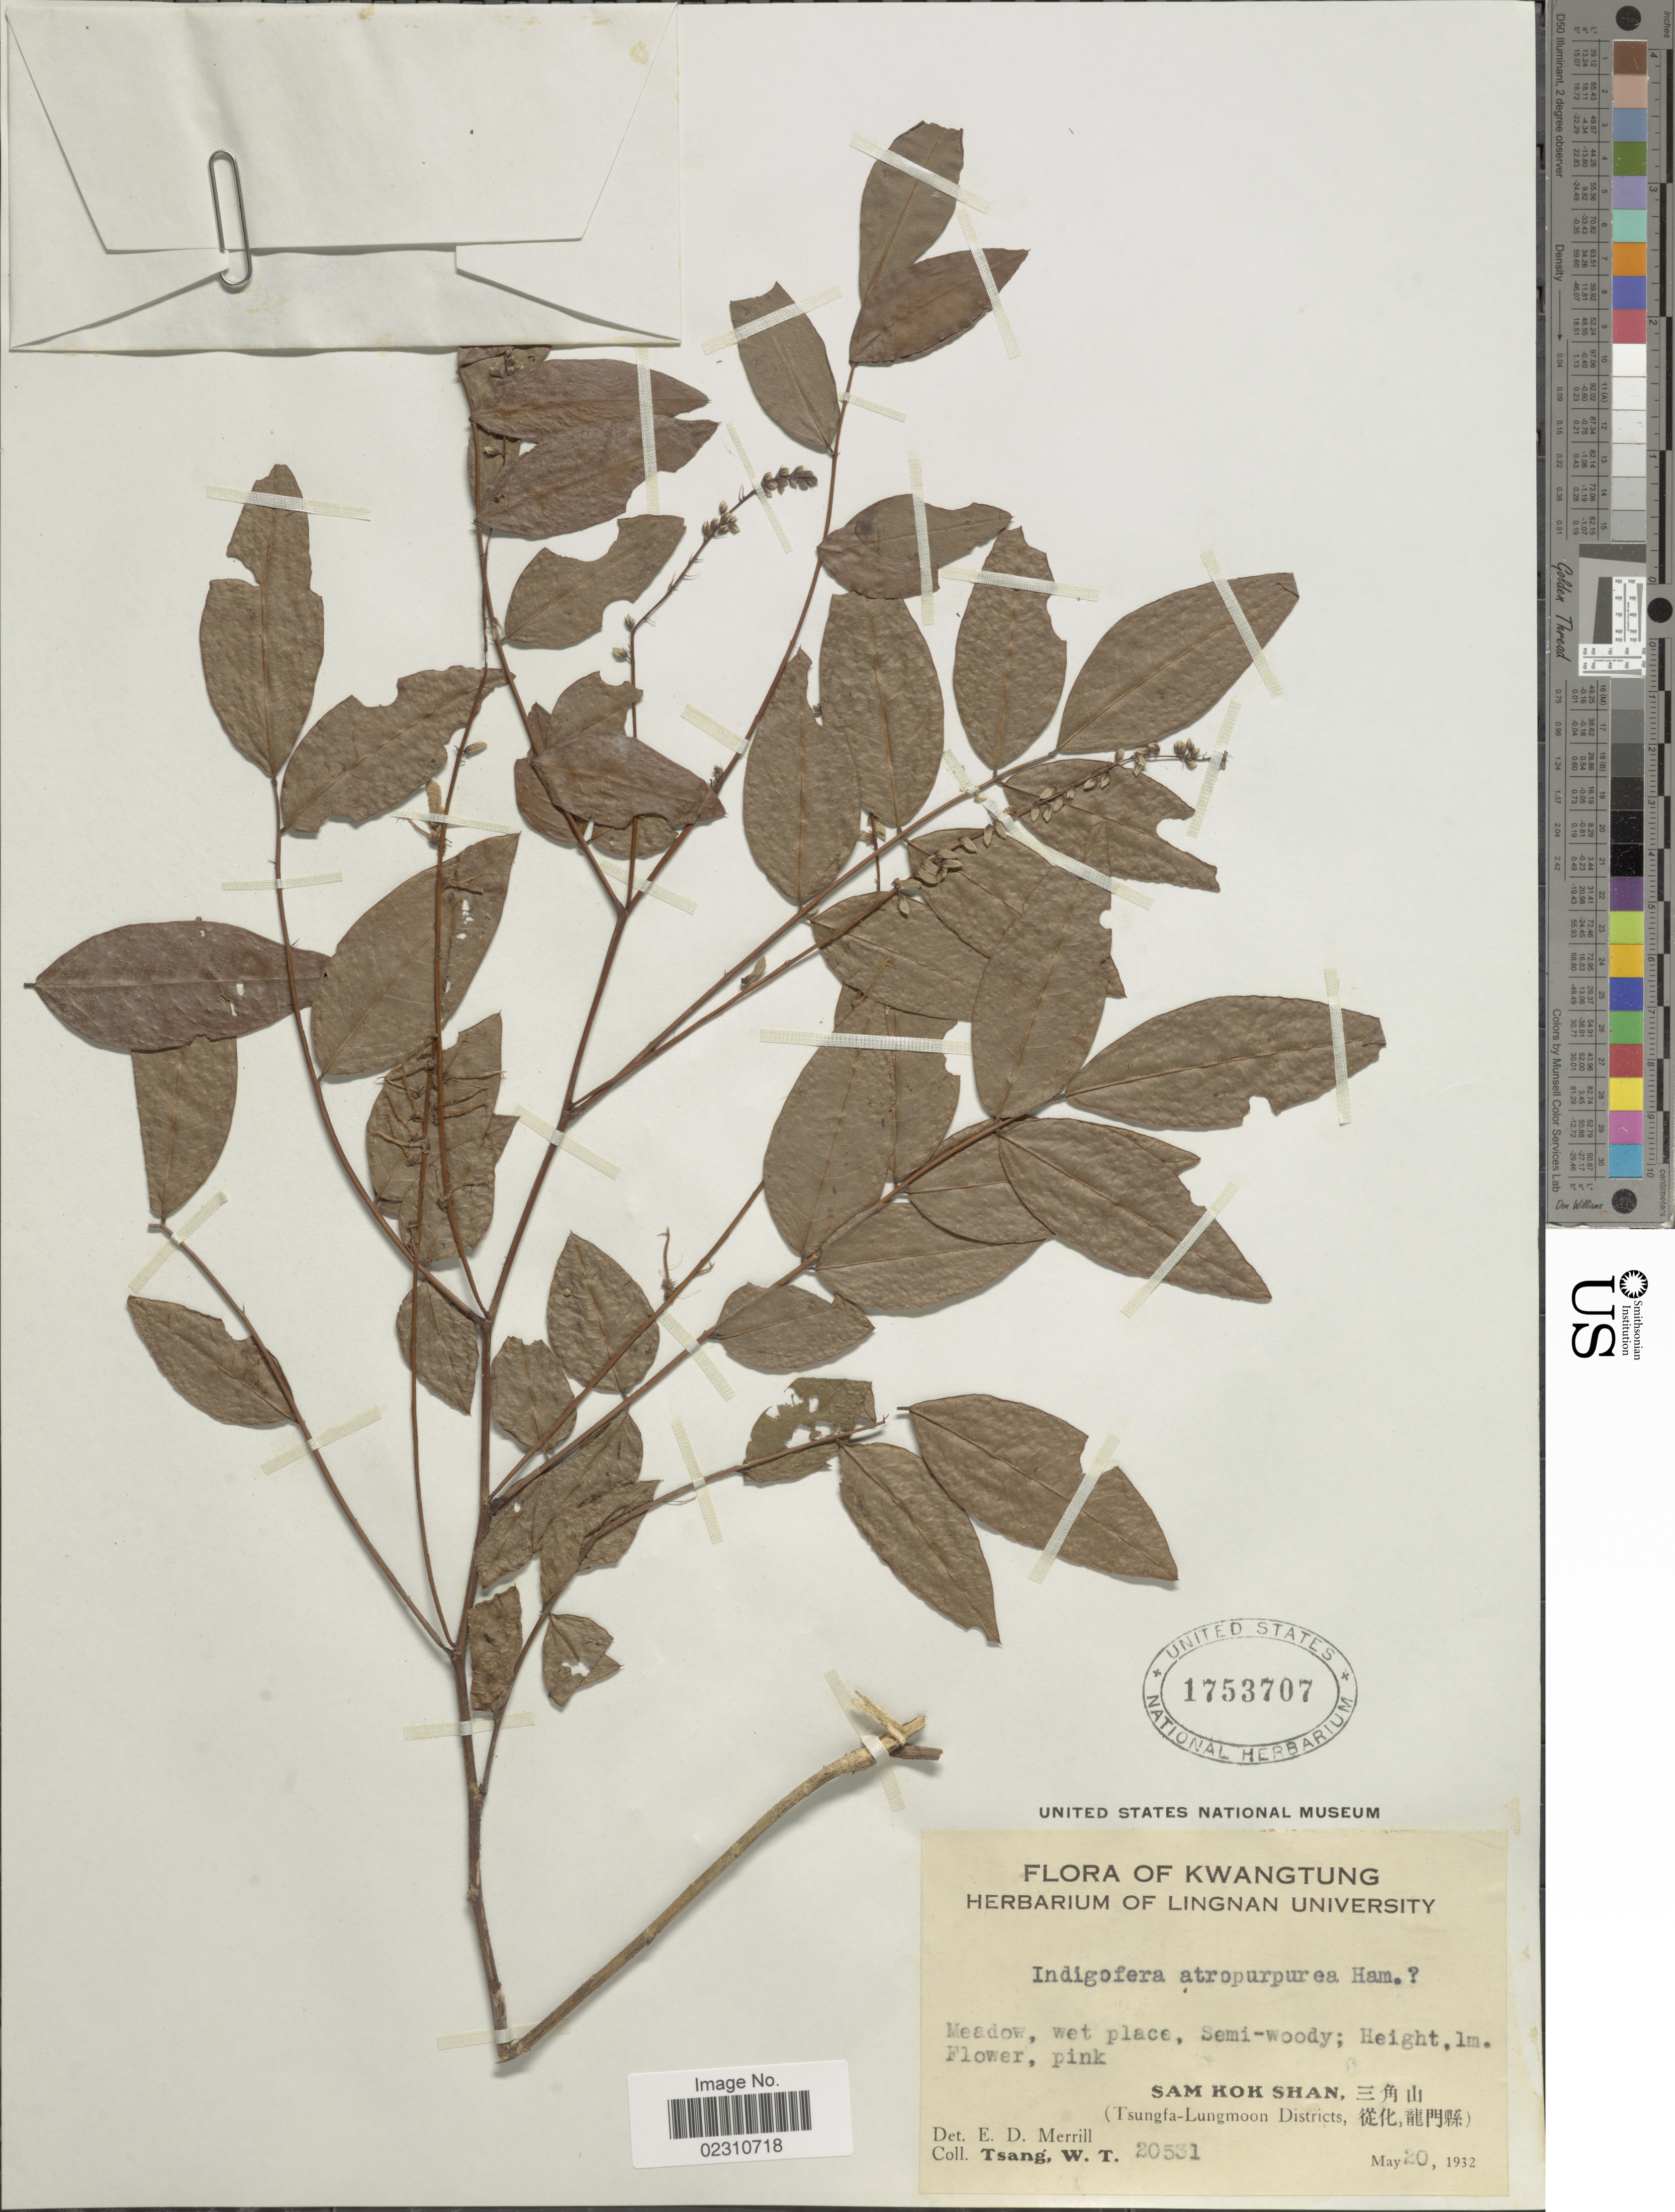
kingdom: Plantae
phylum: Tracheophyta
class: Magnoliopsida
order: Fabales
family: Fabaceae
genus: Indigofera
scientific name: Indigofera atropurpurea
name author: Hornem.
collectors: W. T. Tsang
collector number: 20531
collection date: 1932-05-20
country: China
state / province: Guangdong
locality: Kwangtung, Sam Kok Shan, X, (Tsungfa-Lungmoon Districts, X).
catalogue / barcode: US 1753707